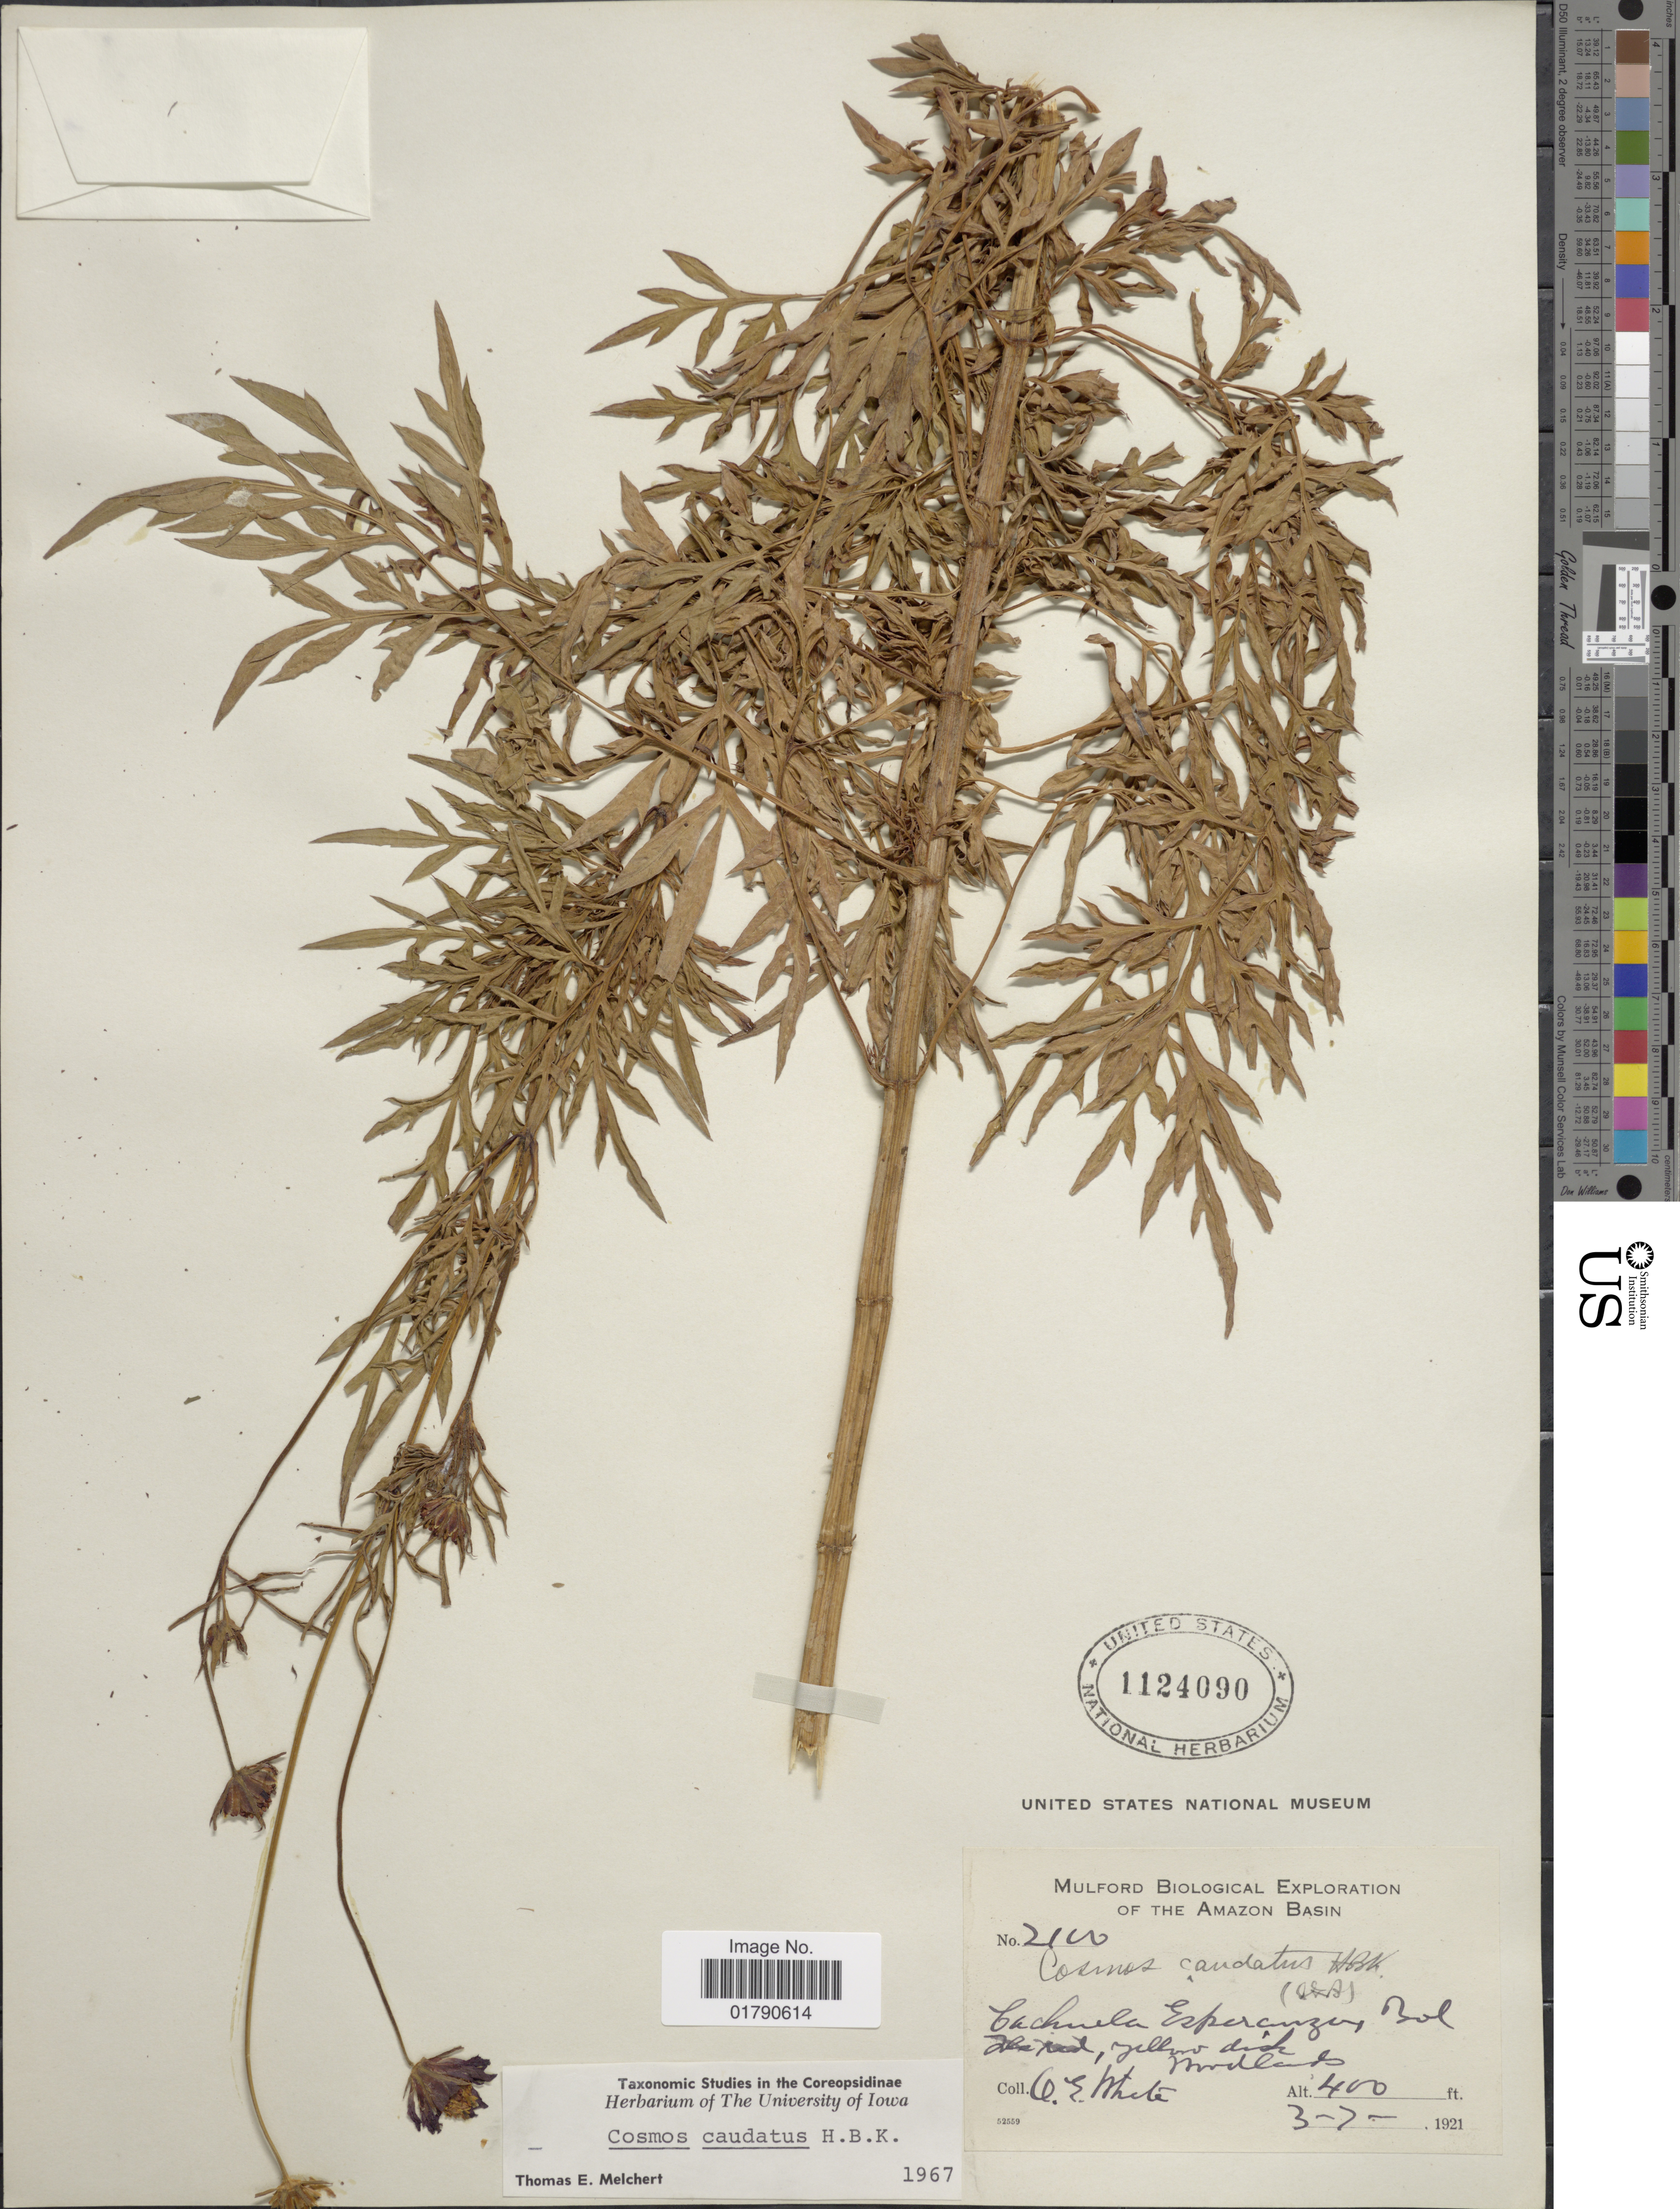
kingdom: Plantae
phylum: Tracheophyta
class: Magnoliopsida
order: Asterales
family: Asteraceae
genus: Cosmos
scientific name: Cosmos caudatus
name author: Kunth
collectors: O. E. White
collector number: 2100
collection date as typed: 3-7-1921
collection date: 1922-03-07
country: Bolivia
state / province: Beni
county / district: Vaca Diez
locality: Cachuela Esperanza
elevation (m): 122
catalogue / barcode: US 1124090